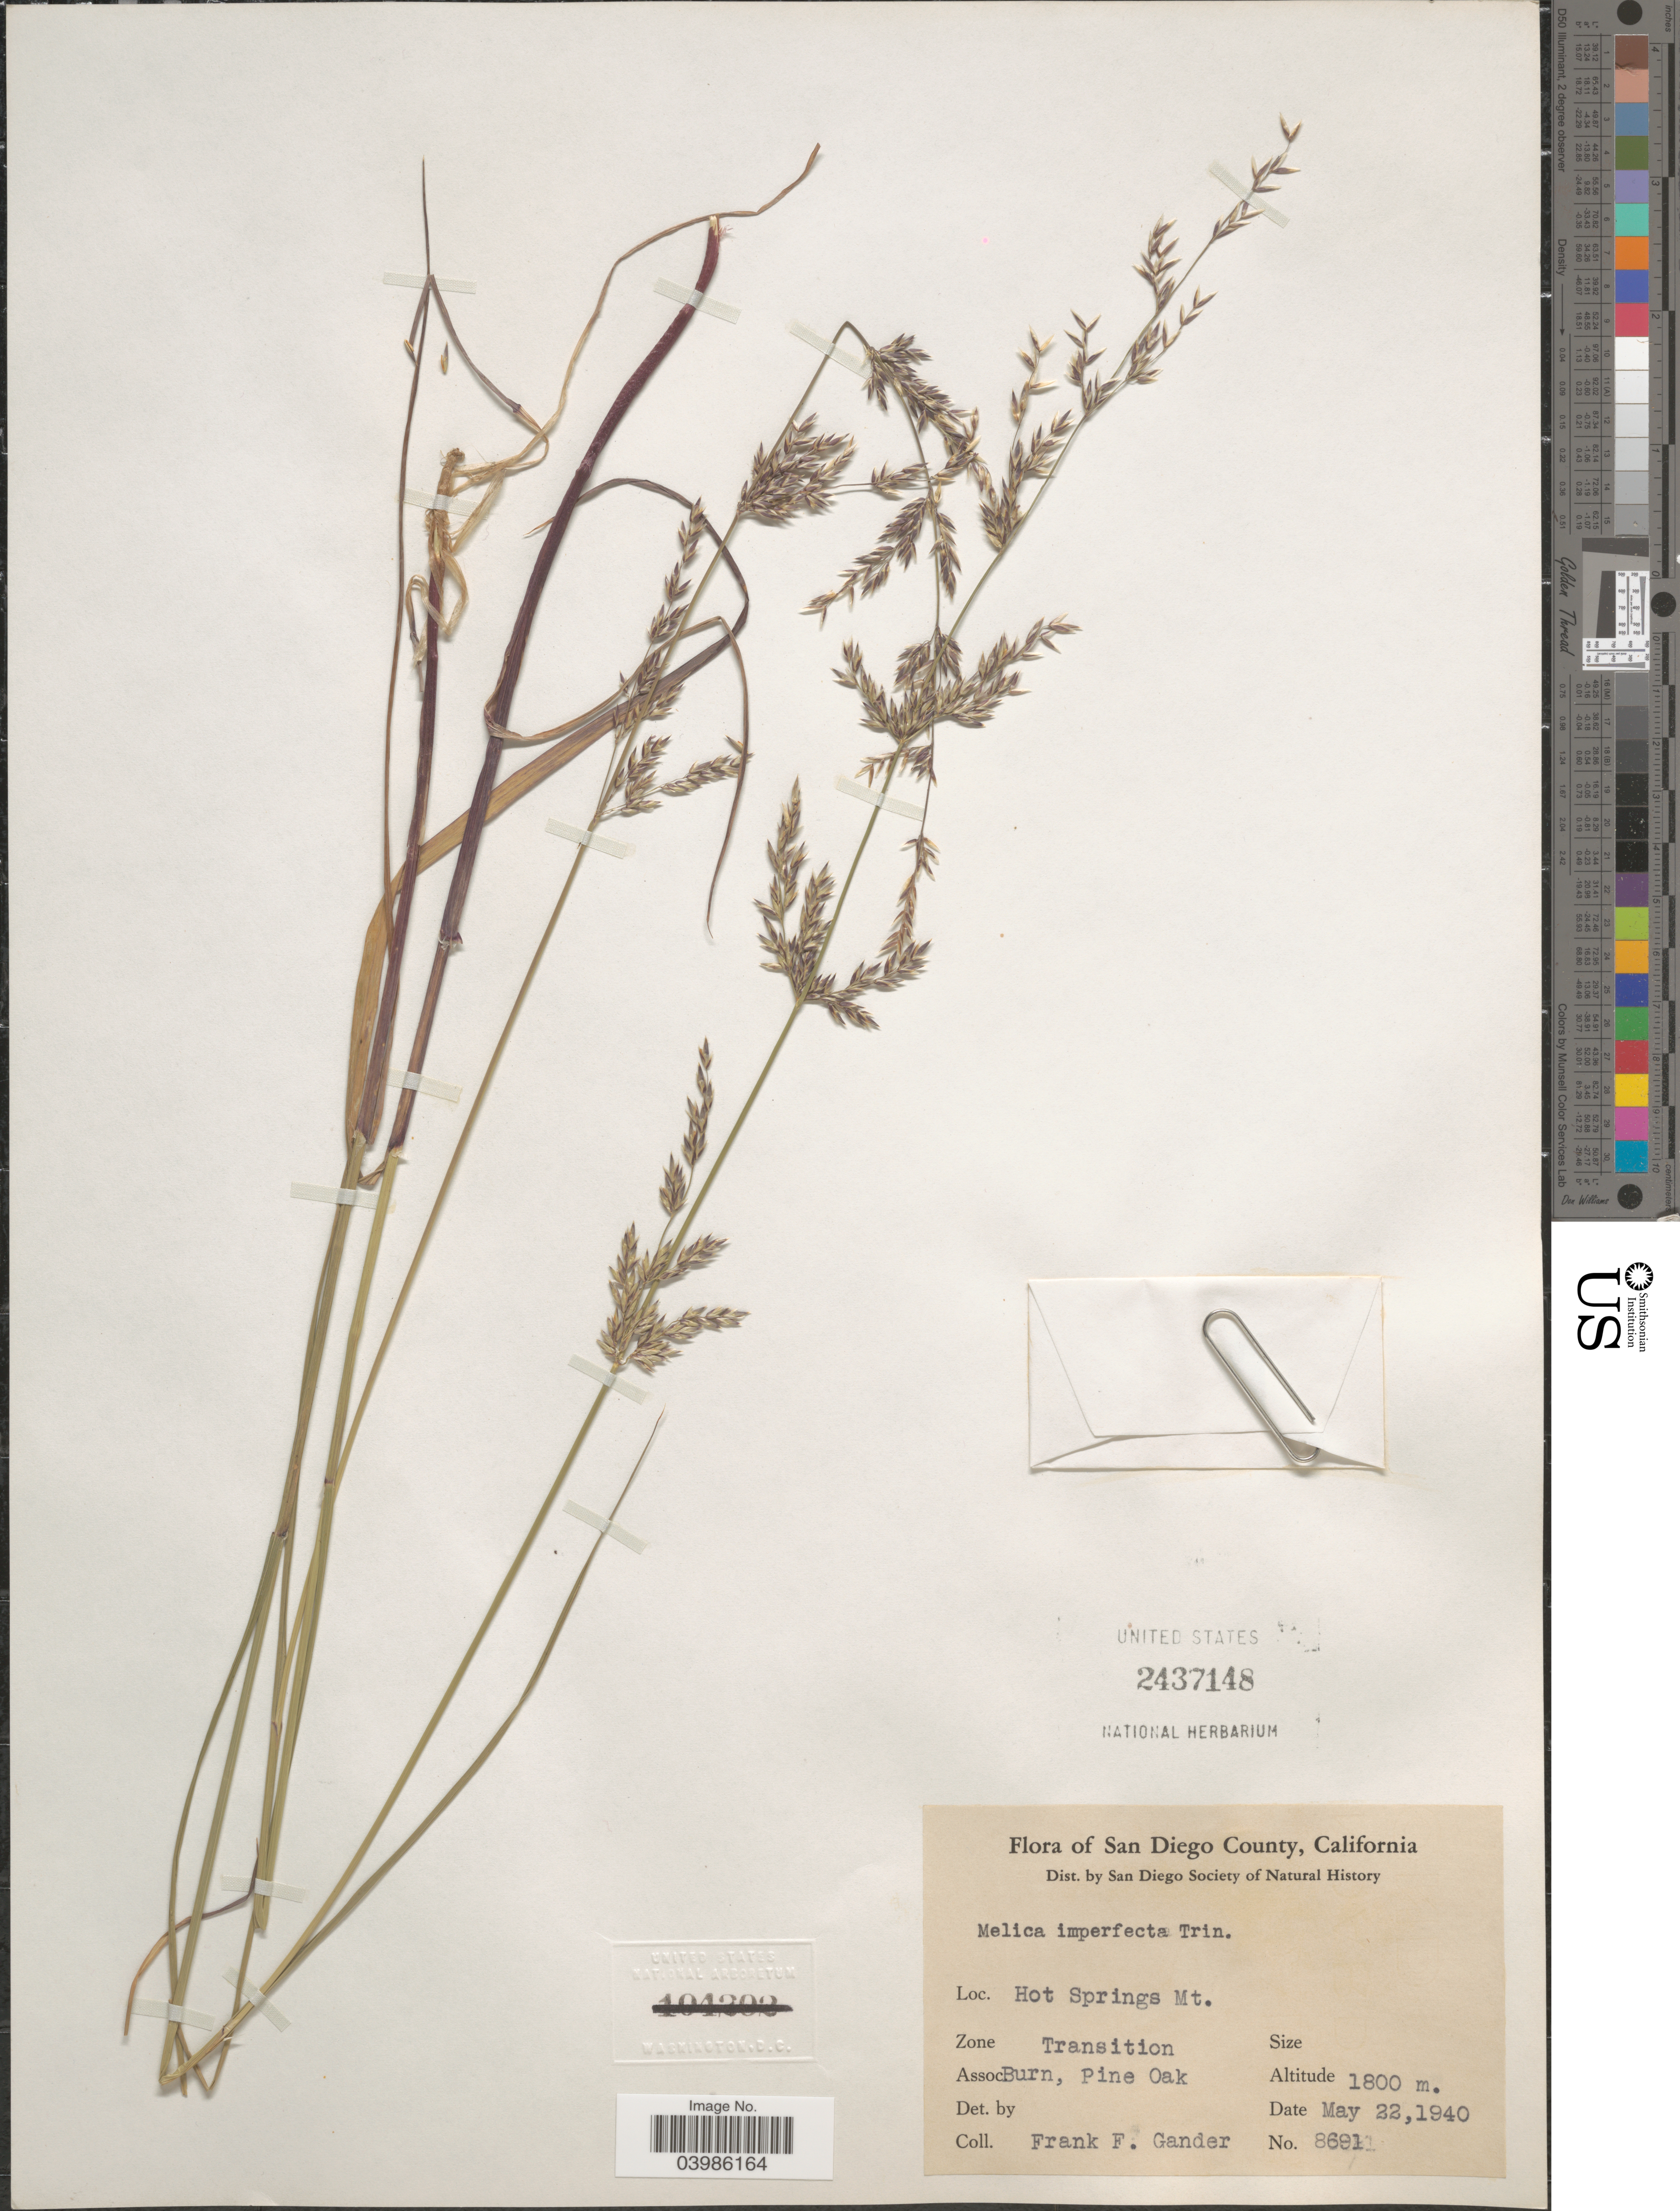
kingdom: Plantae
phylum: Tracheophyta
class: Liliopsida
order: Poales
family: Poaceae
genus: Melica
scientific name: Melica imperfecta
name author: Trin.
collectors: F. Gander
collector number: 8691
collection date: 1940-05-22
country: United States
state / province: California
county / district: San Diego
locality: San Diego County. Hot Springs Mt. Zone Transition.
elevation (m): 1800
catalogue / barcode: US 2437148